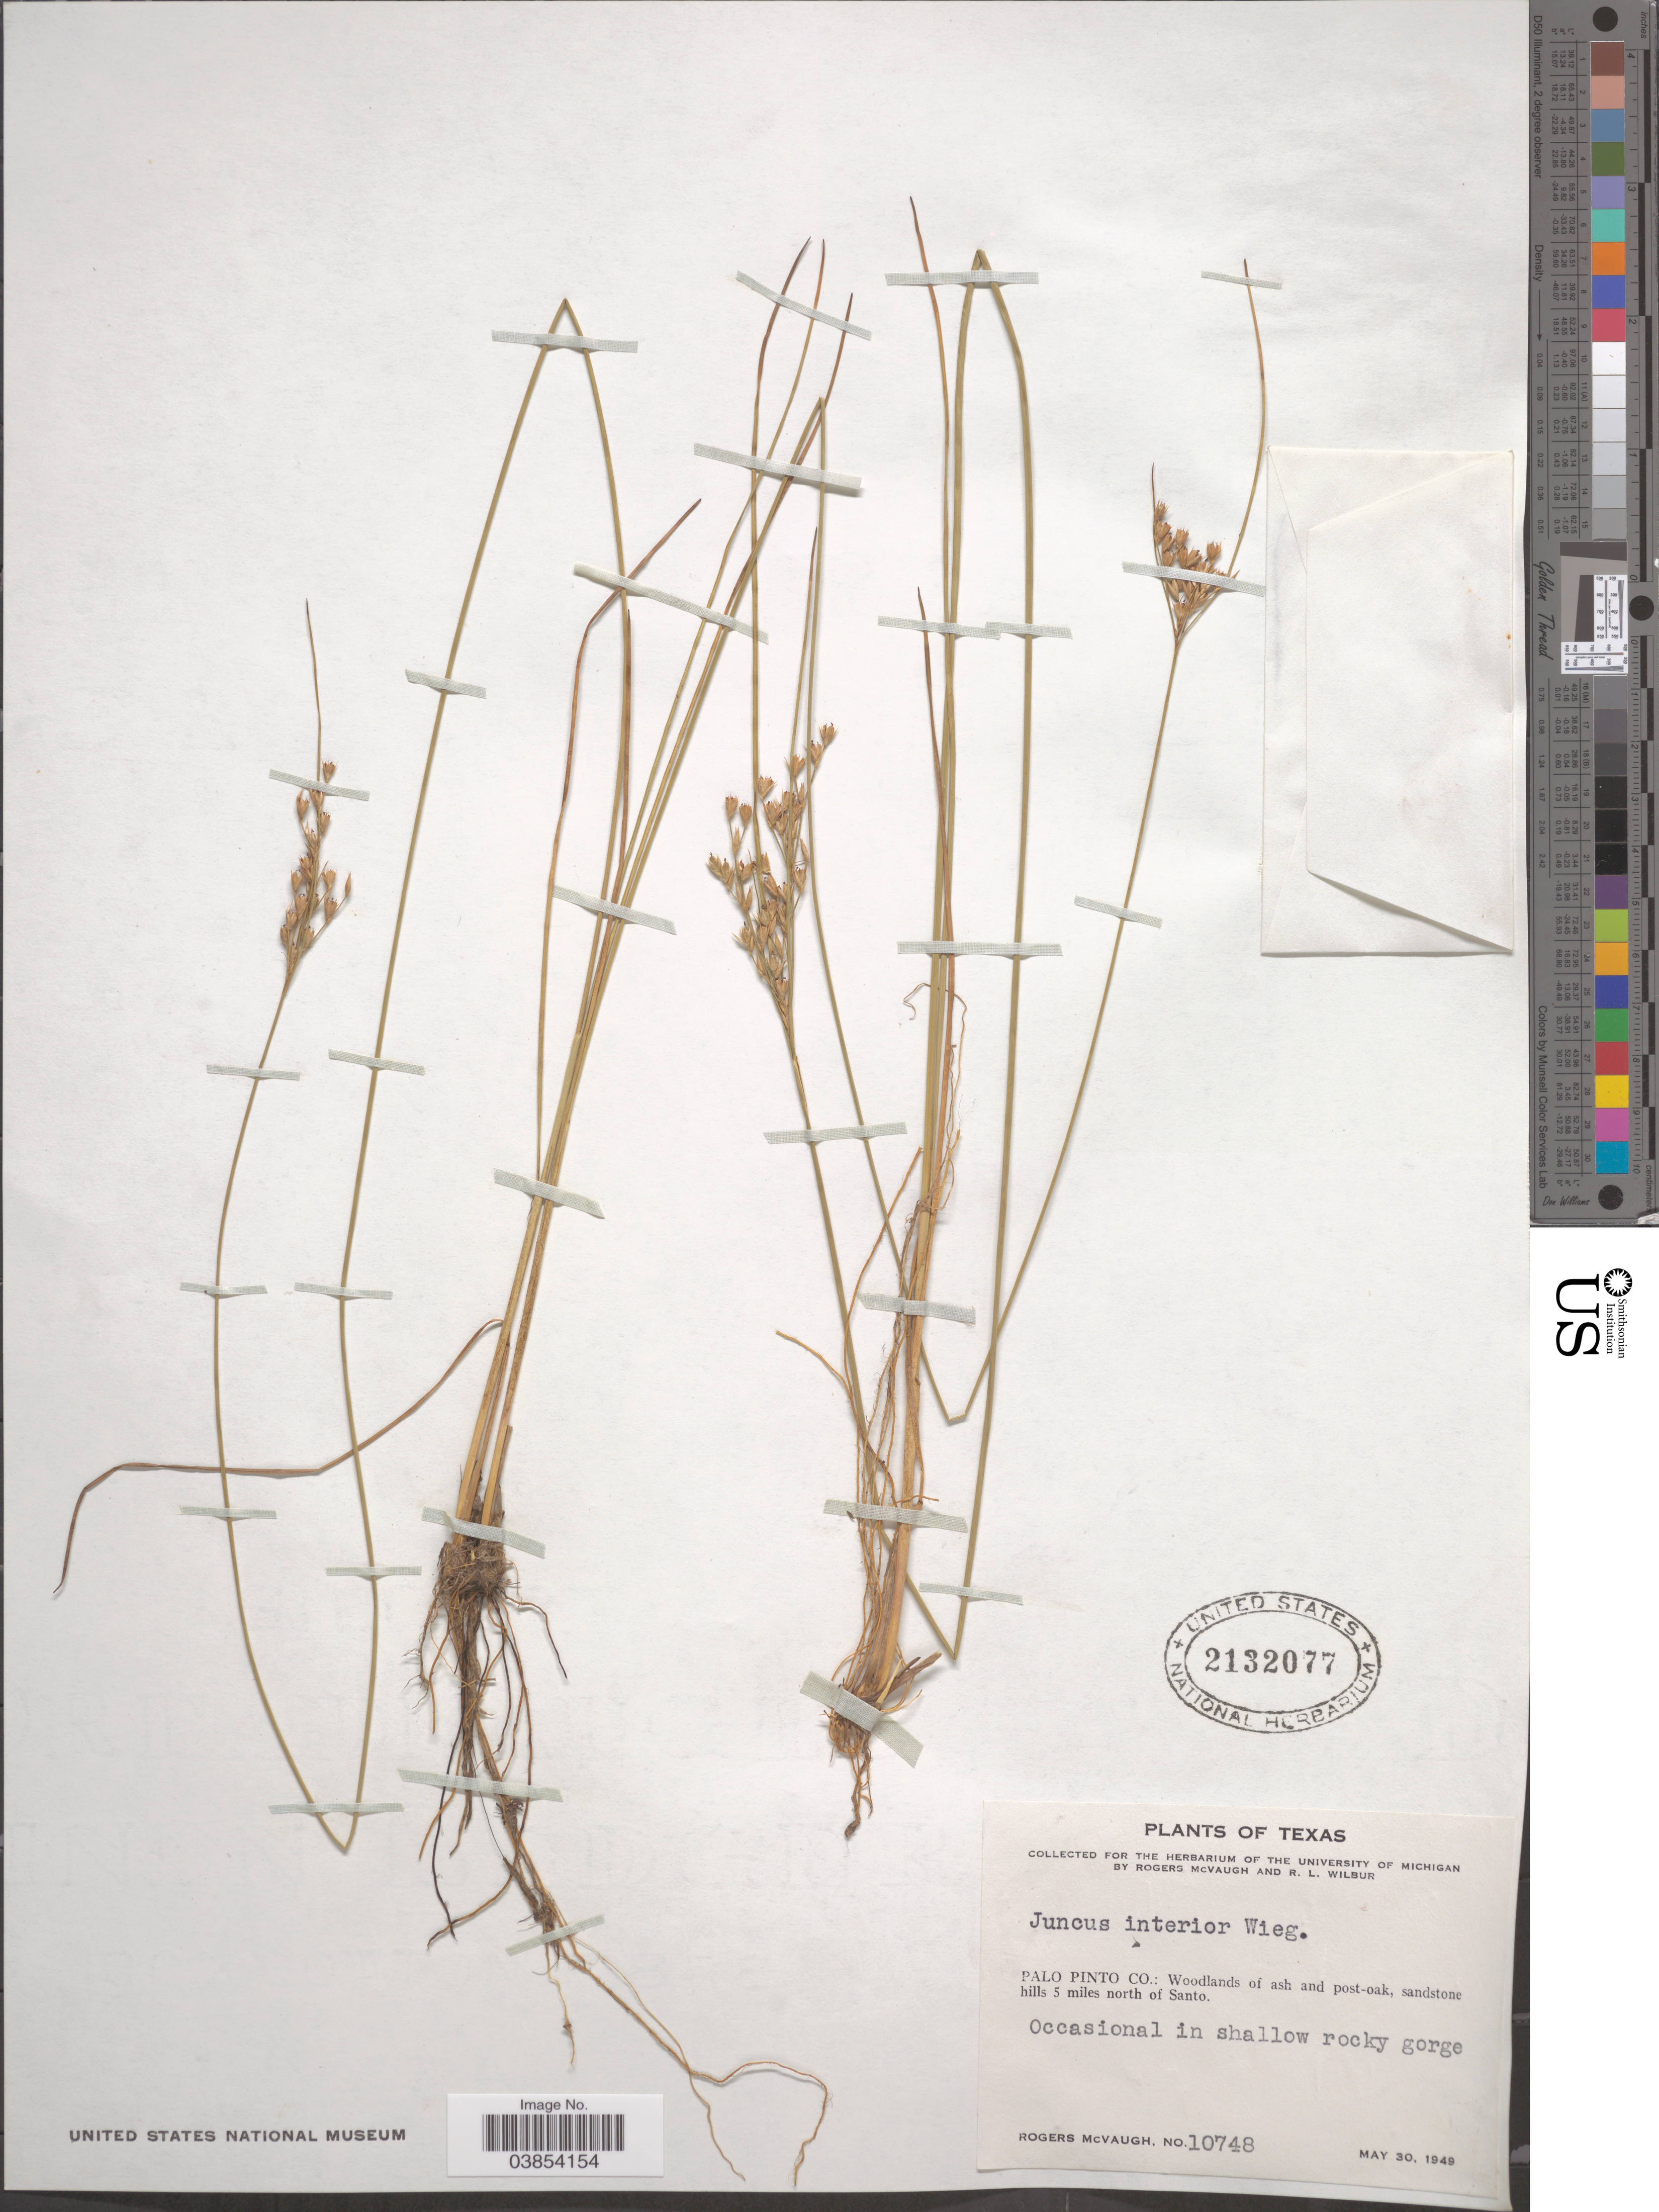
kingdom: Plantae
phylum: Tracheophyta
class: Liliopsida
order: Poales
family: Juncaceae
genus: Juncus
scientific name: Juncus interior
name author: Wiegand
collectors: R. McVaugh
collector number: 10748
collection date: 1949-05-30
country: United States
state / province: Texas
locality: Palo Pinto Co.: Woodlands of ash and post-oak, sandston hills 5 miles north of Santo.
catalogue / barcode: US 2132077